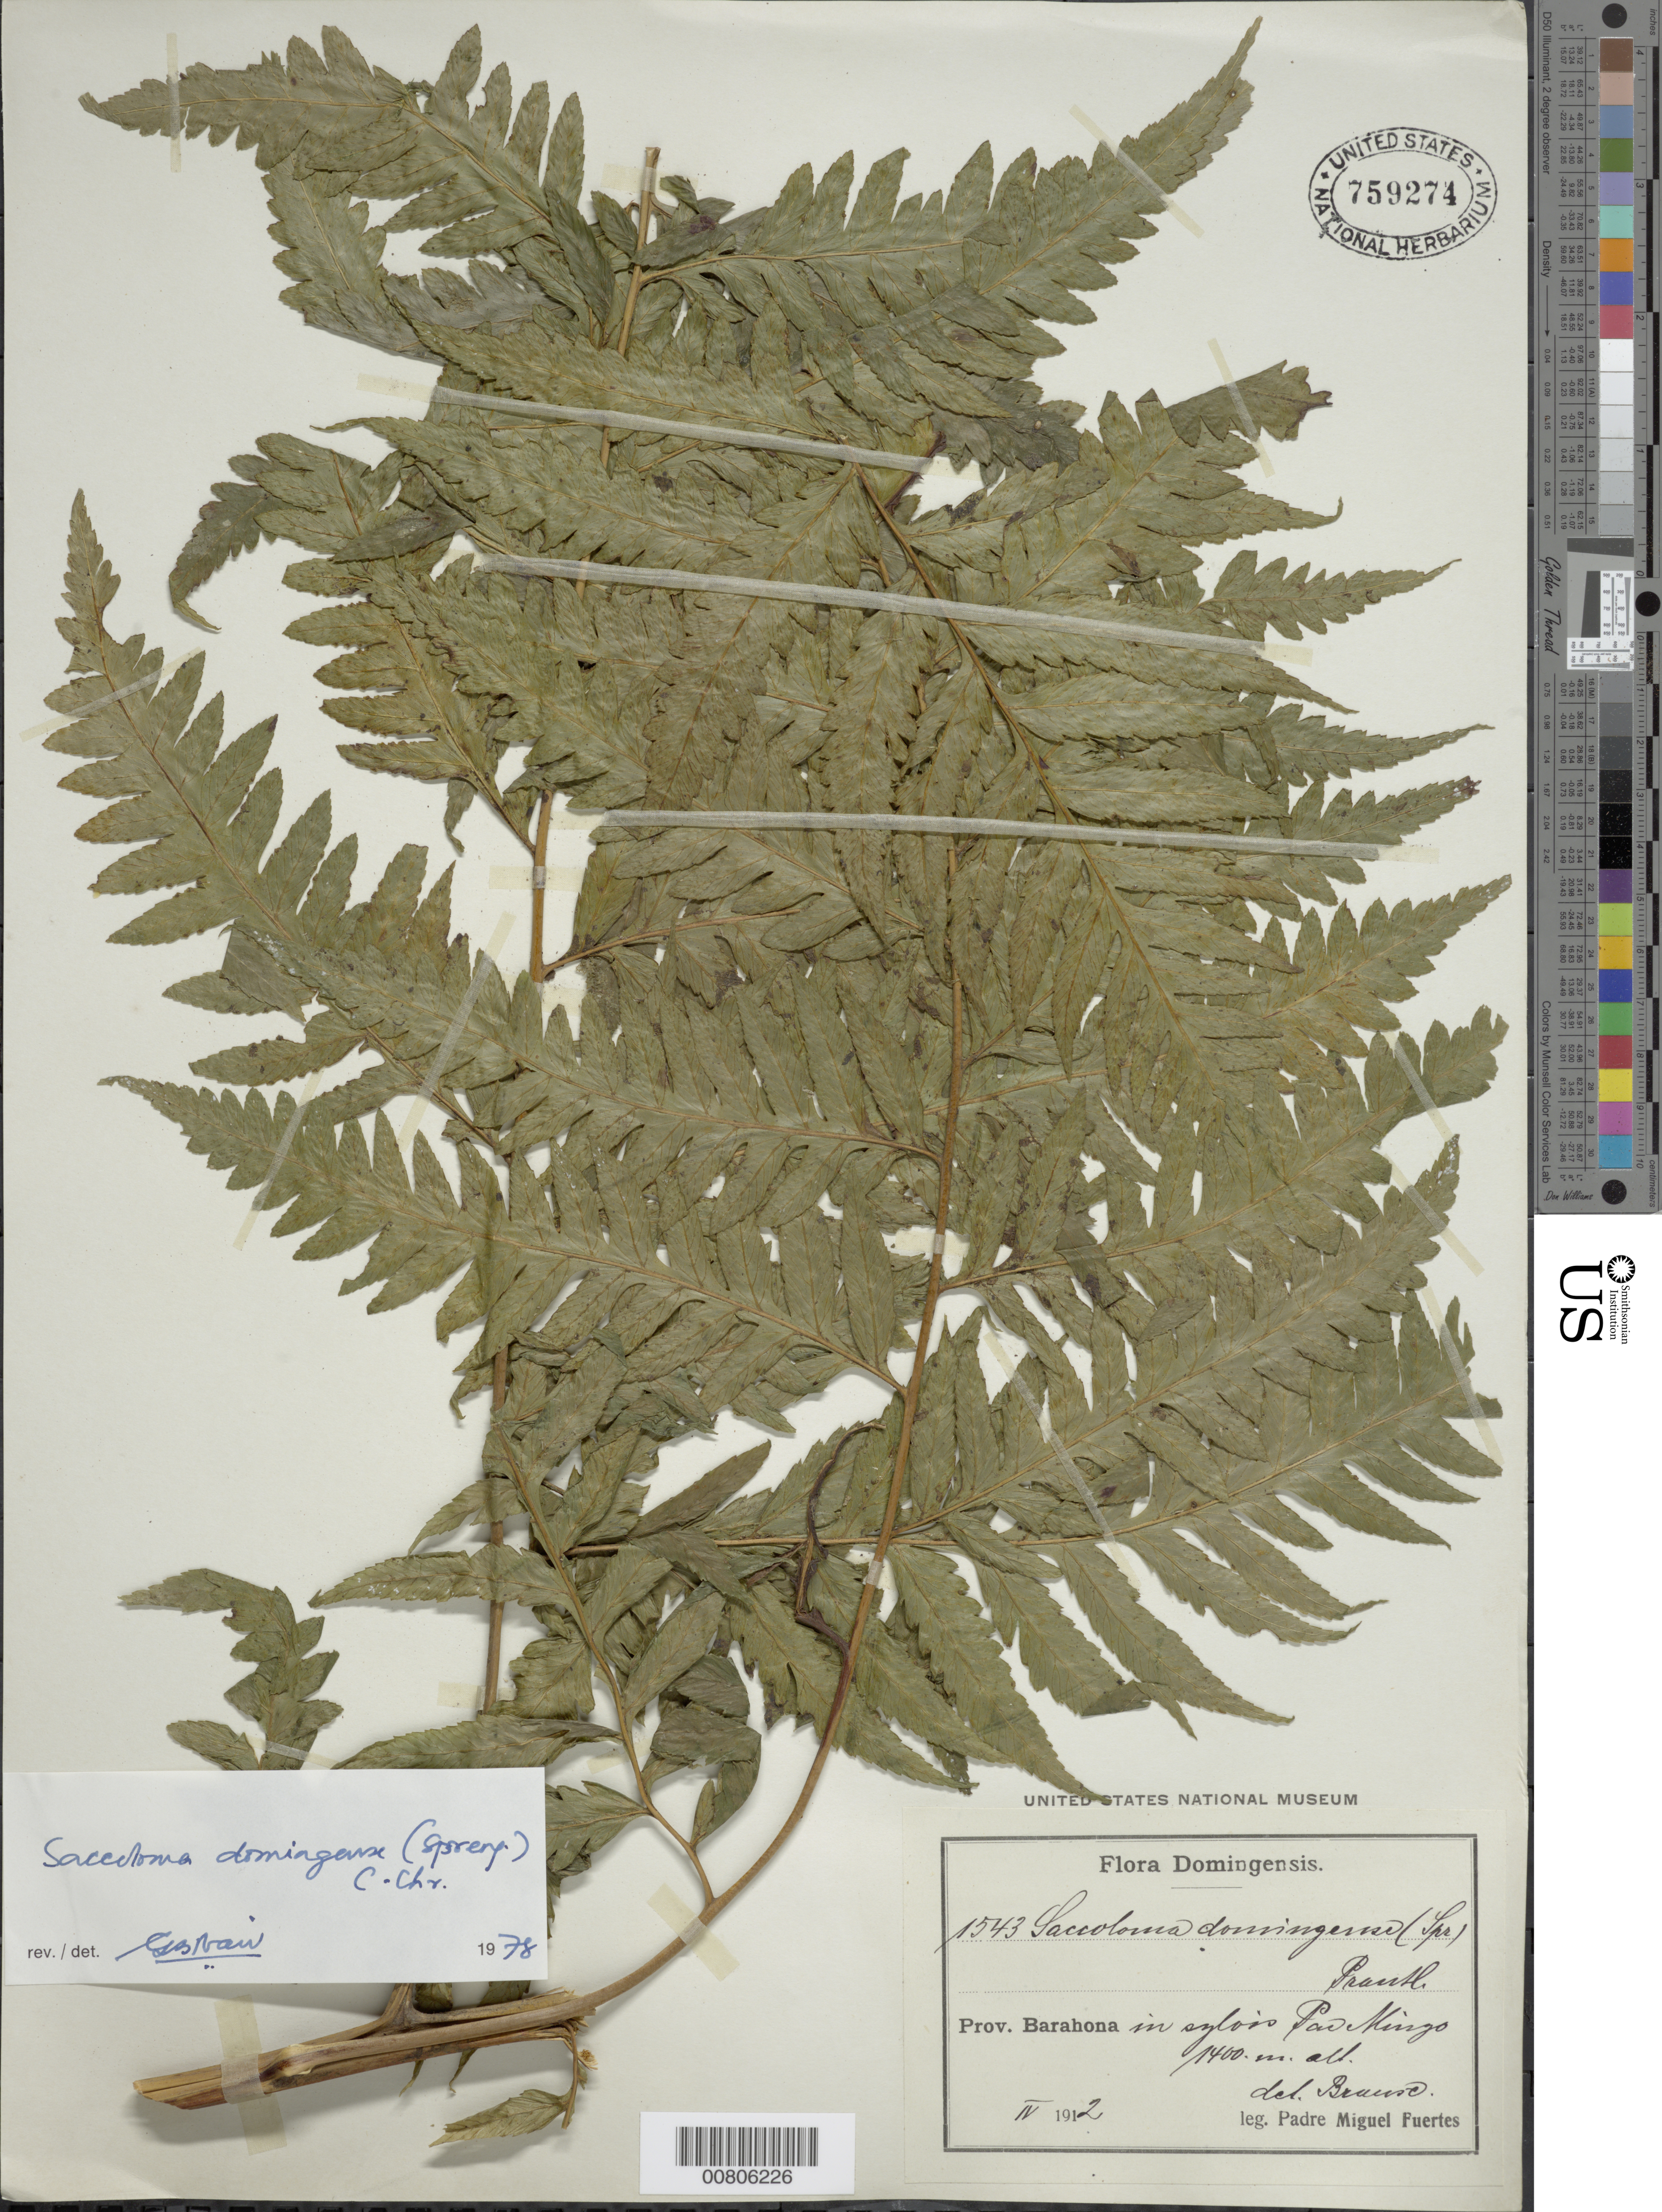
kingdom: Plantae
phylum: Tracheophyta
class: Polypodiopsida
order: Polypodiales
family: Saccolomataceae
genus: Saccoloma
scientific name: Saccoloma domingense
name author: (Spreng.) C. Chr.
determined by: Nair, G. B.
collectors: M. D. Fuertes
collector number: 1543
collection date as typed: Apr 1912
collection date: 1912-04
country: Dominican Republic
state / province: Barahona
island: Hispaniola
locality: Pae Mingo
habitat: Sylvis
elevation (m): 1400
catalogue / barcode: US 759274